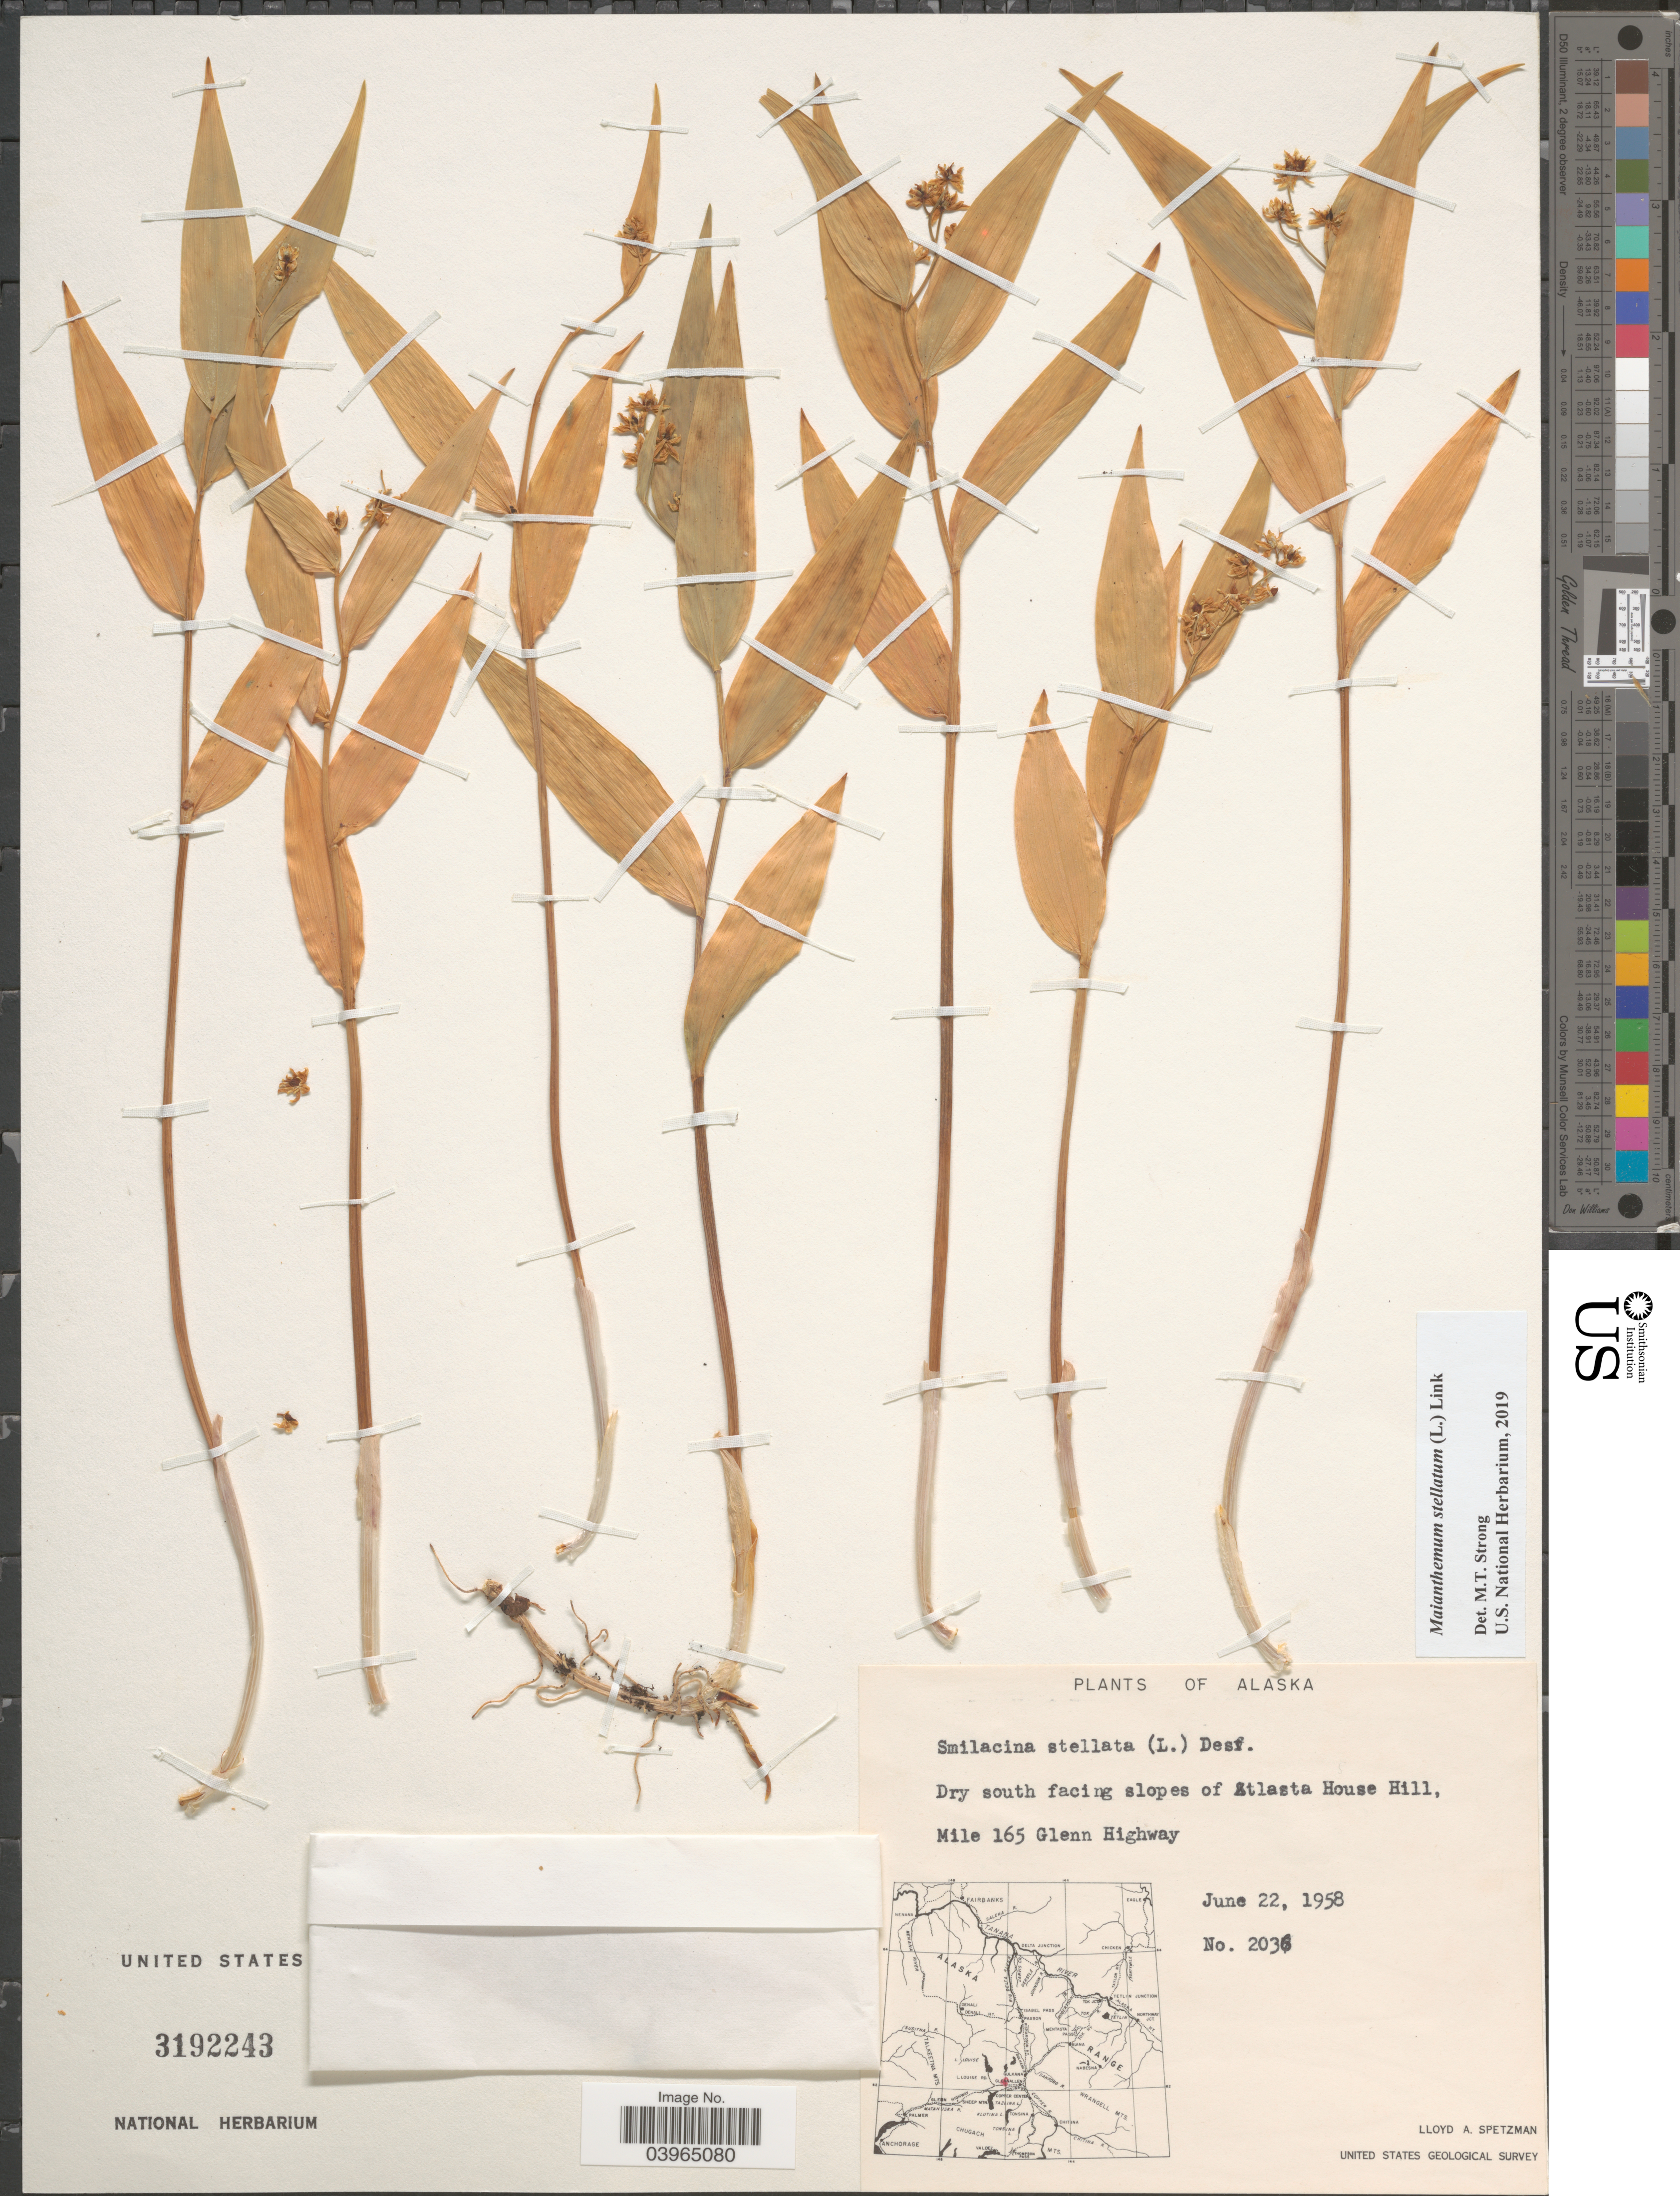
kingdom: Plantae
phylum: Tracheophyta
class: Liliopsida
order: Asparagales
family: Asparagaceae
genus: Maianthemum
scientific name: Maianthemum stellatum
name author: (L.) Link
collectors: L. Spetzman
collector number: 2036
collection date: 1958-06-22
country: United States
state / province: Alaska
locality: Dry south facing slopes of Atlasta House Hill, Mile 165 Glenn Highway.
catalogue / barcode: US 3192243